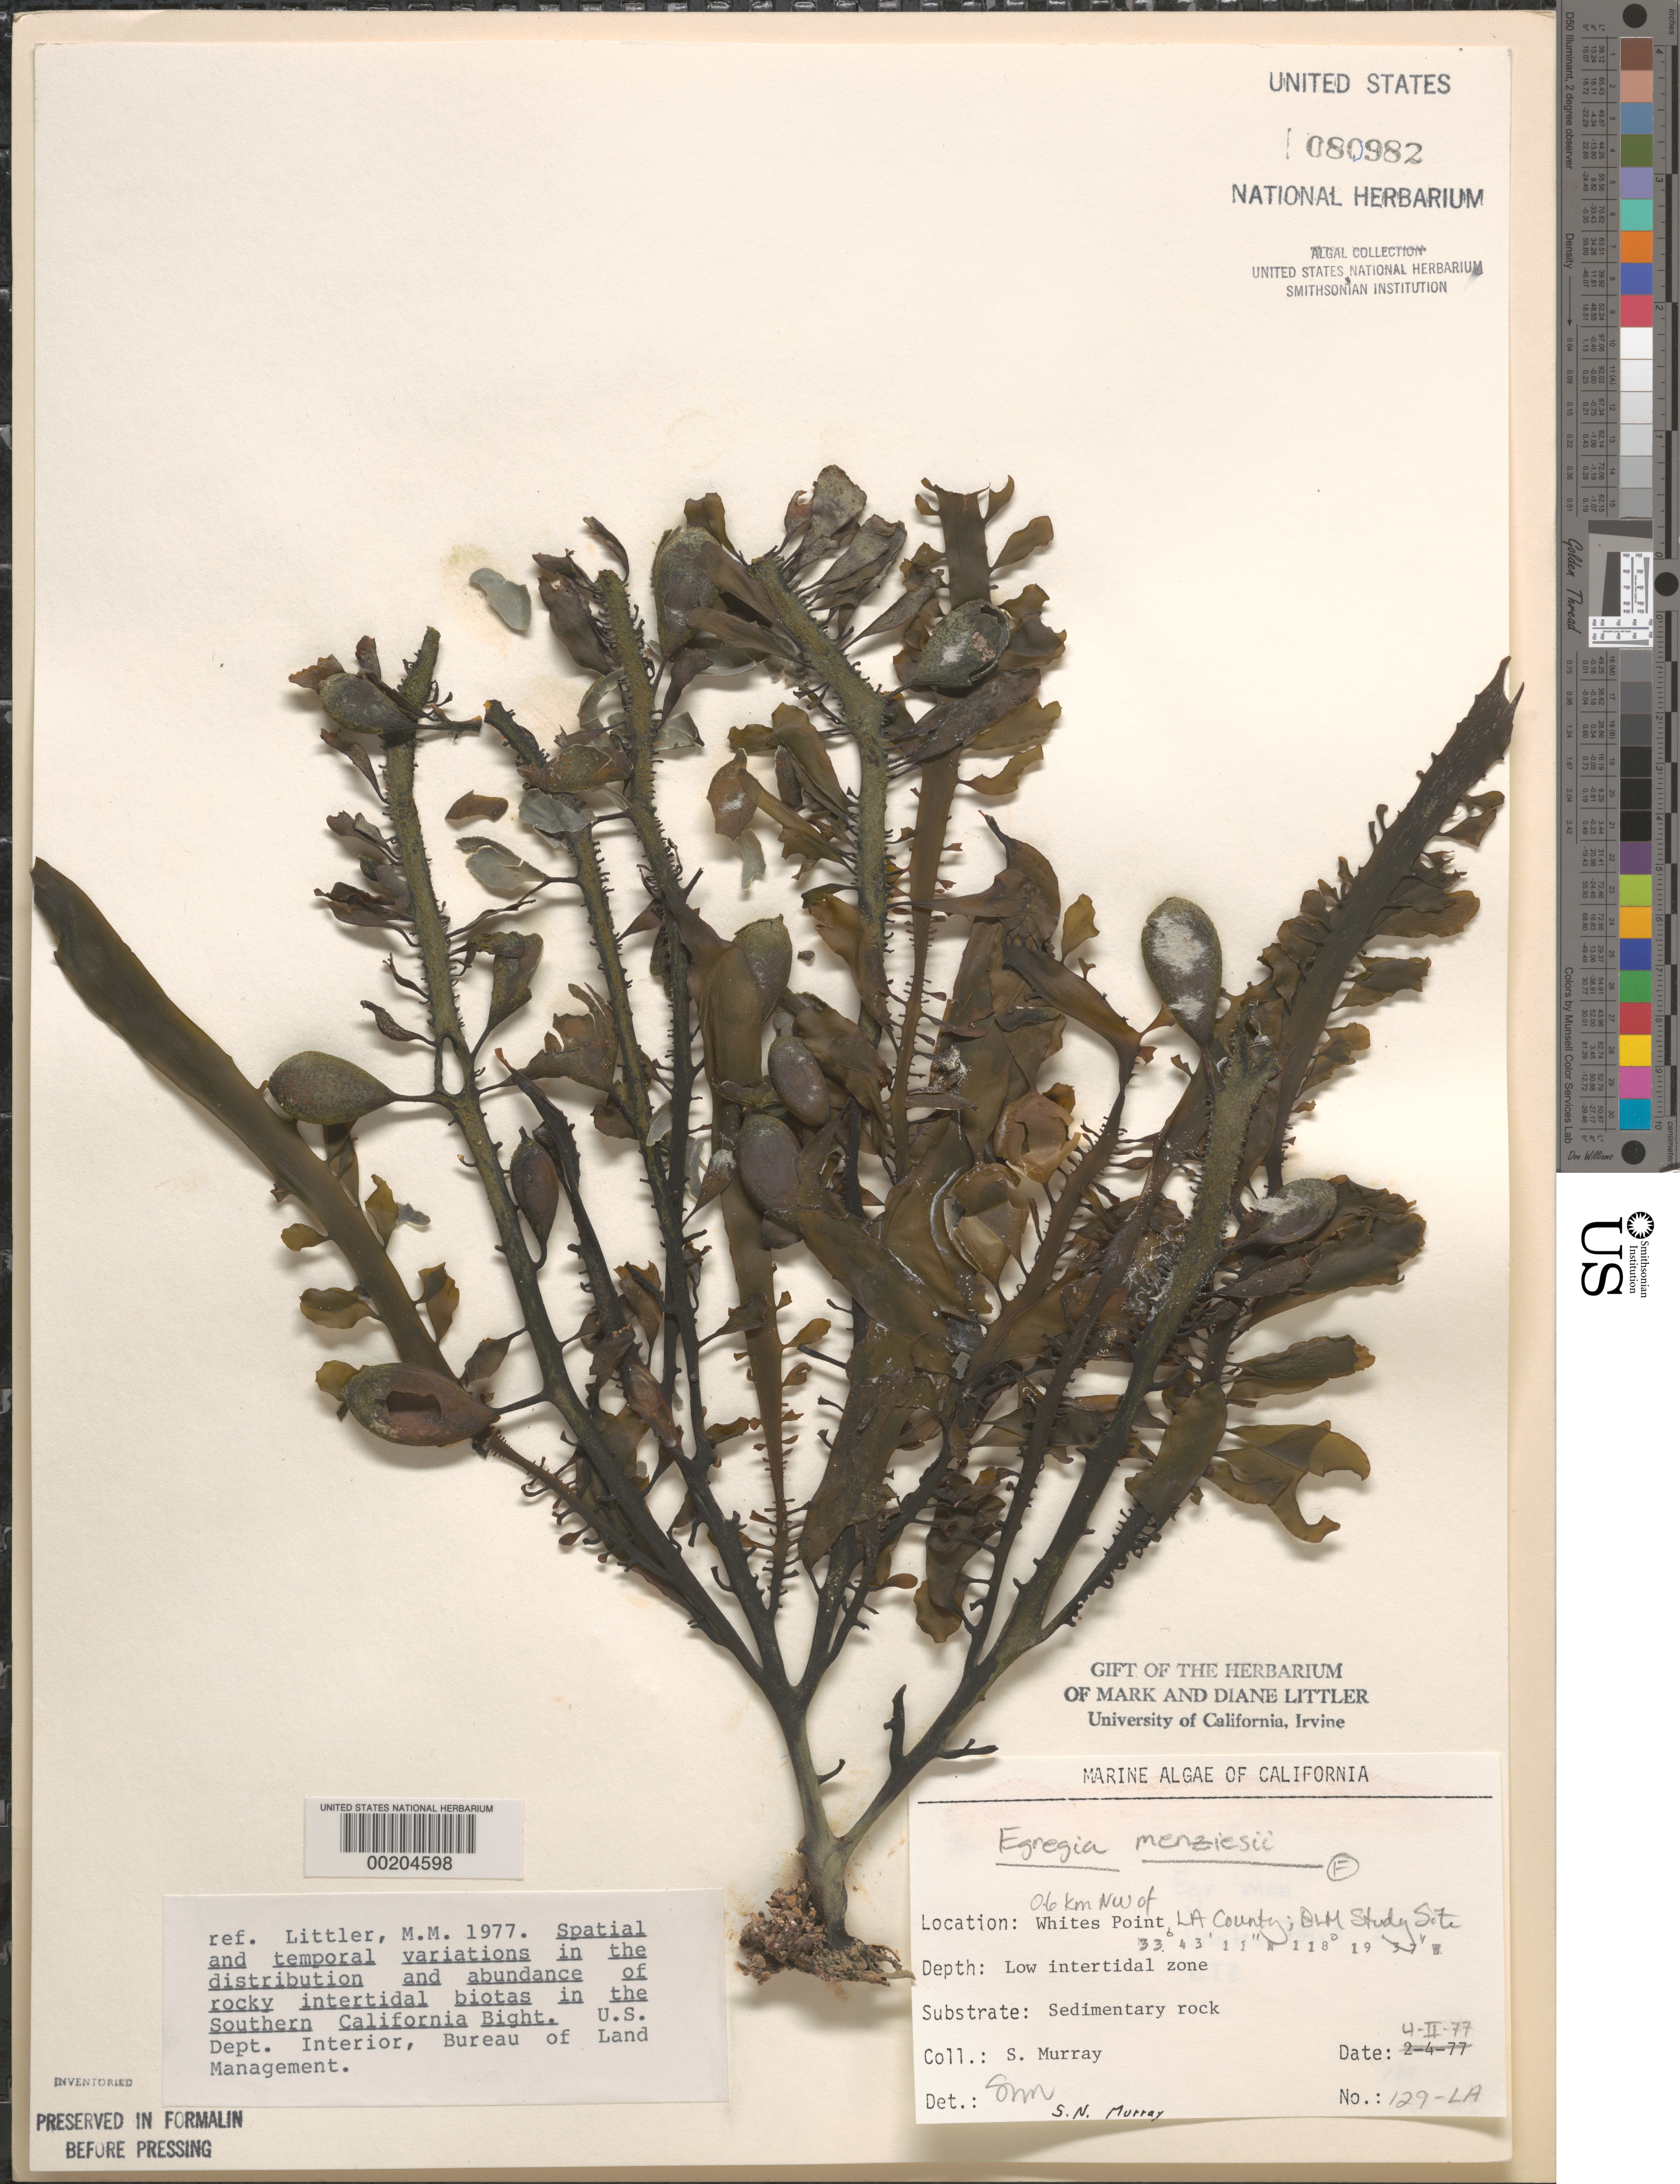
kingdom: Chromista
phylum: Ochrophyta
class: Phaeophyceae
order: Laminariales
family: Lessoniaceae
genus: Egregia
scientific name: Egregia menziesii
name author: (Turner) Aresch.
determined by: Murray, S. N.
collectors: S. N. Murray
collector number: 129-la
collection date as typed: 04 Feb 1977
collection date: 1977-02-04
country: United States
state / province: California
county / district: Los Angeles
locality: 0.6 km northwest of Whites Point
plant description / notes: BLM-SOCALBIGHT Rocky Intertidal Survey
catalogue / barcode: US 80982